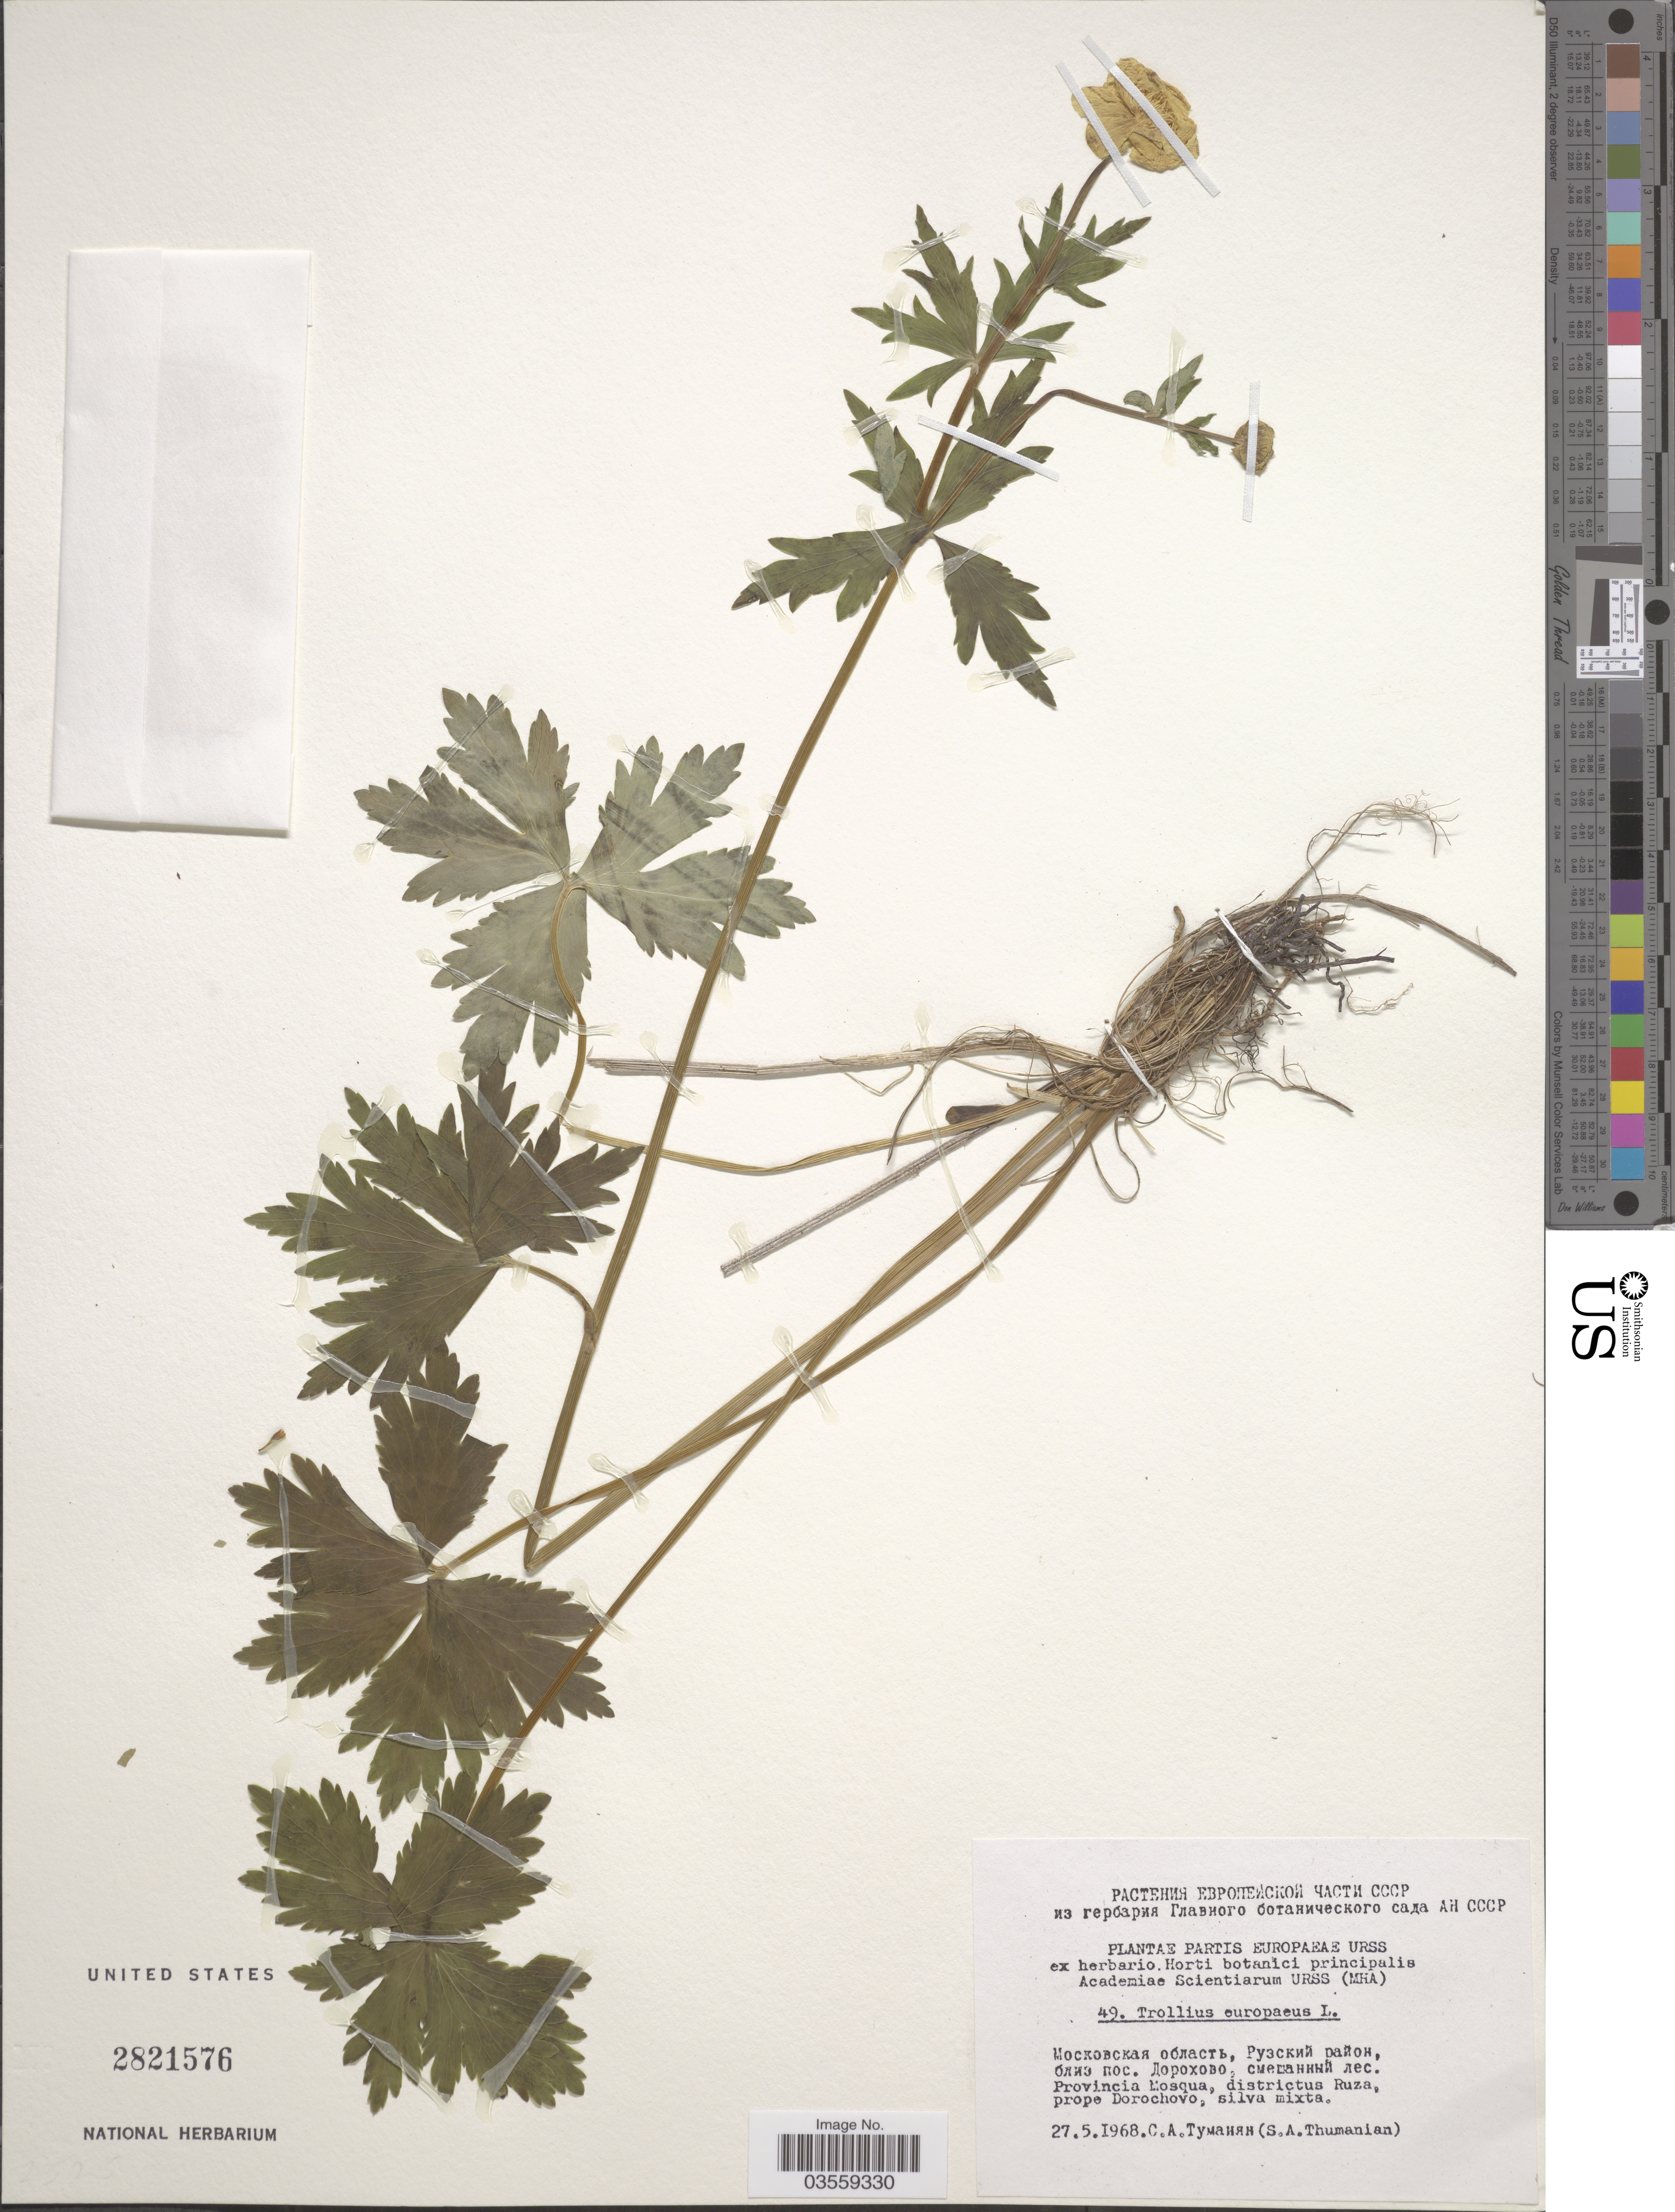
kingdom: Plantae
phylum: Tracheophyta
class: Magnoliopsida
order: Ranunculales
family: Ranunculaceae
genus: Trollius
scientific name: Trollius europaeus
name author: L.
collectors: S. Thumanian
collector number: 49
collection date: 1968-05-27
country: Russian Federation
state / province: Moscow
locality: Partis Europaeae URSS. X. Provincia Mosqua, districtus Ruza, prope Dorochovo.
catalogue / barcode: US 2821576